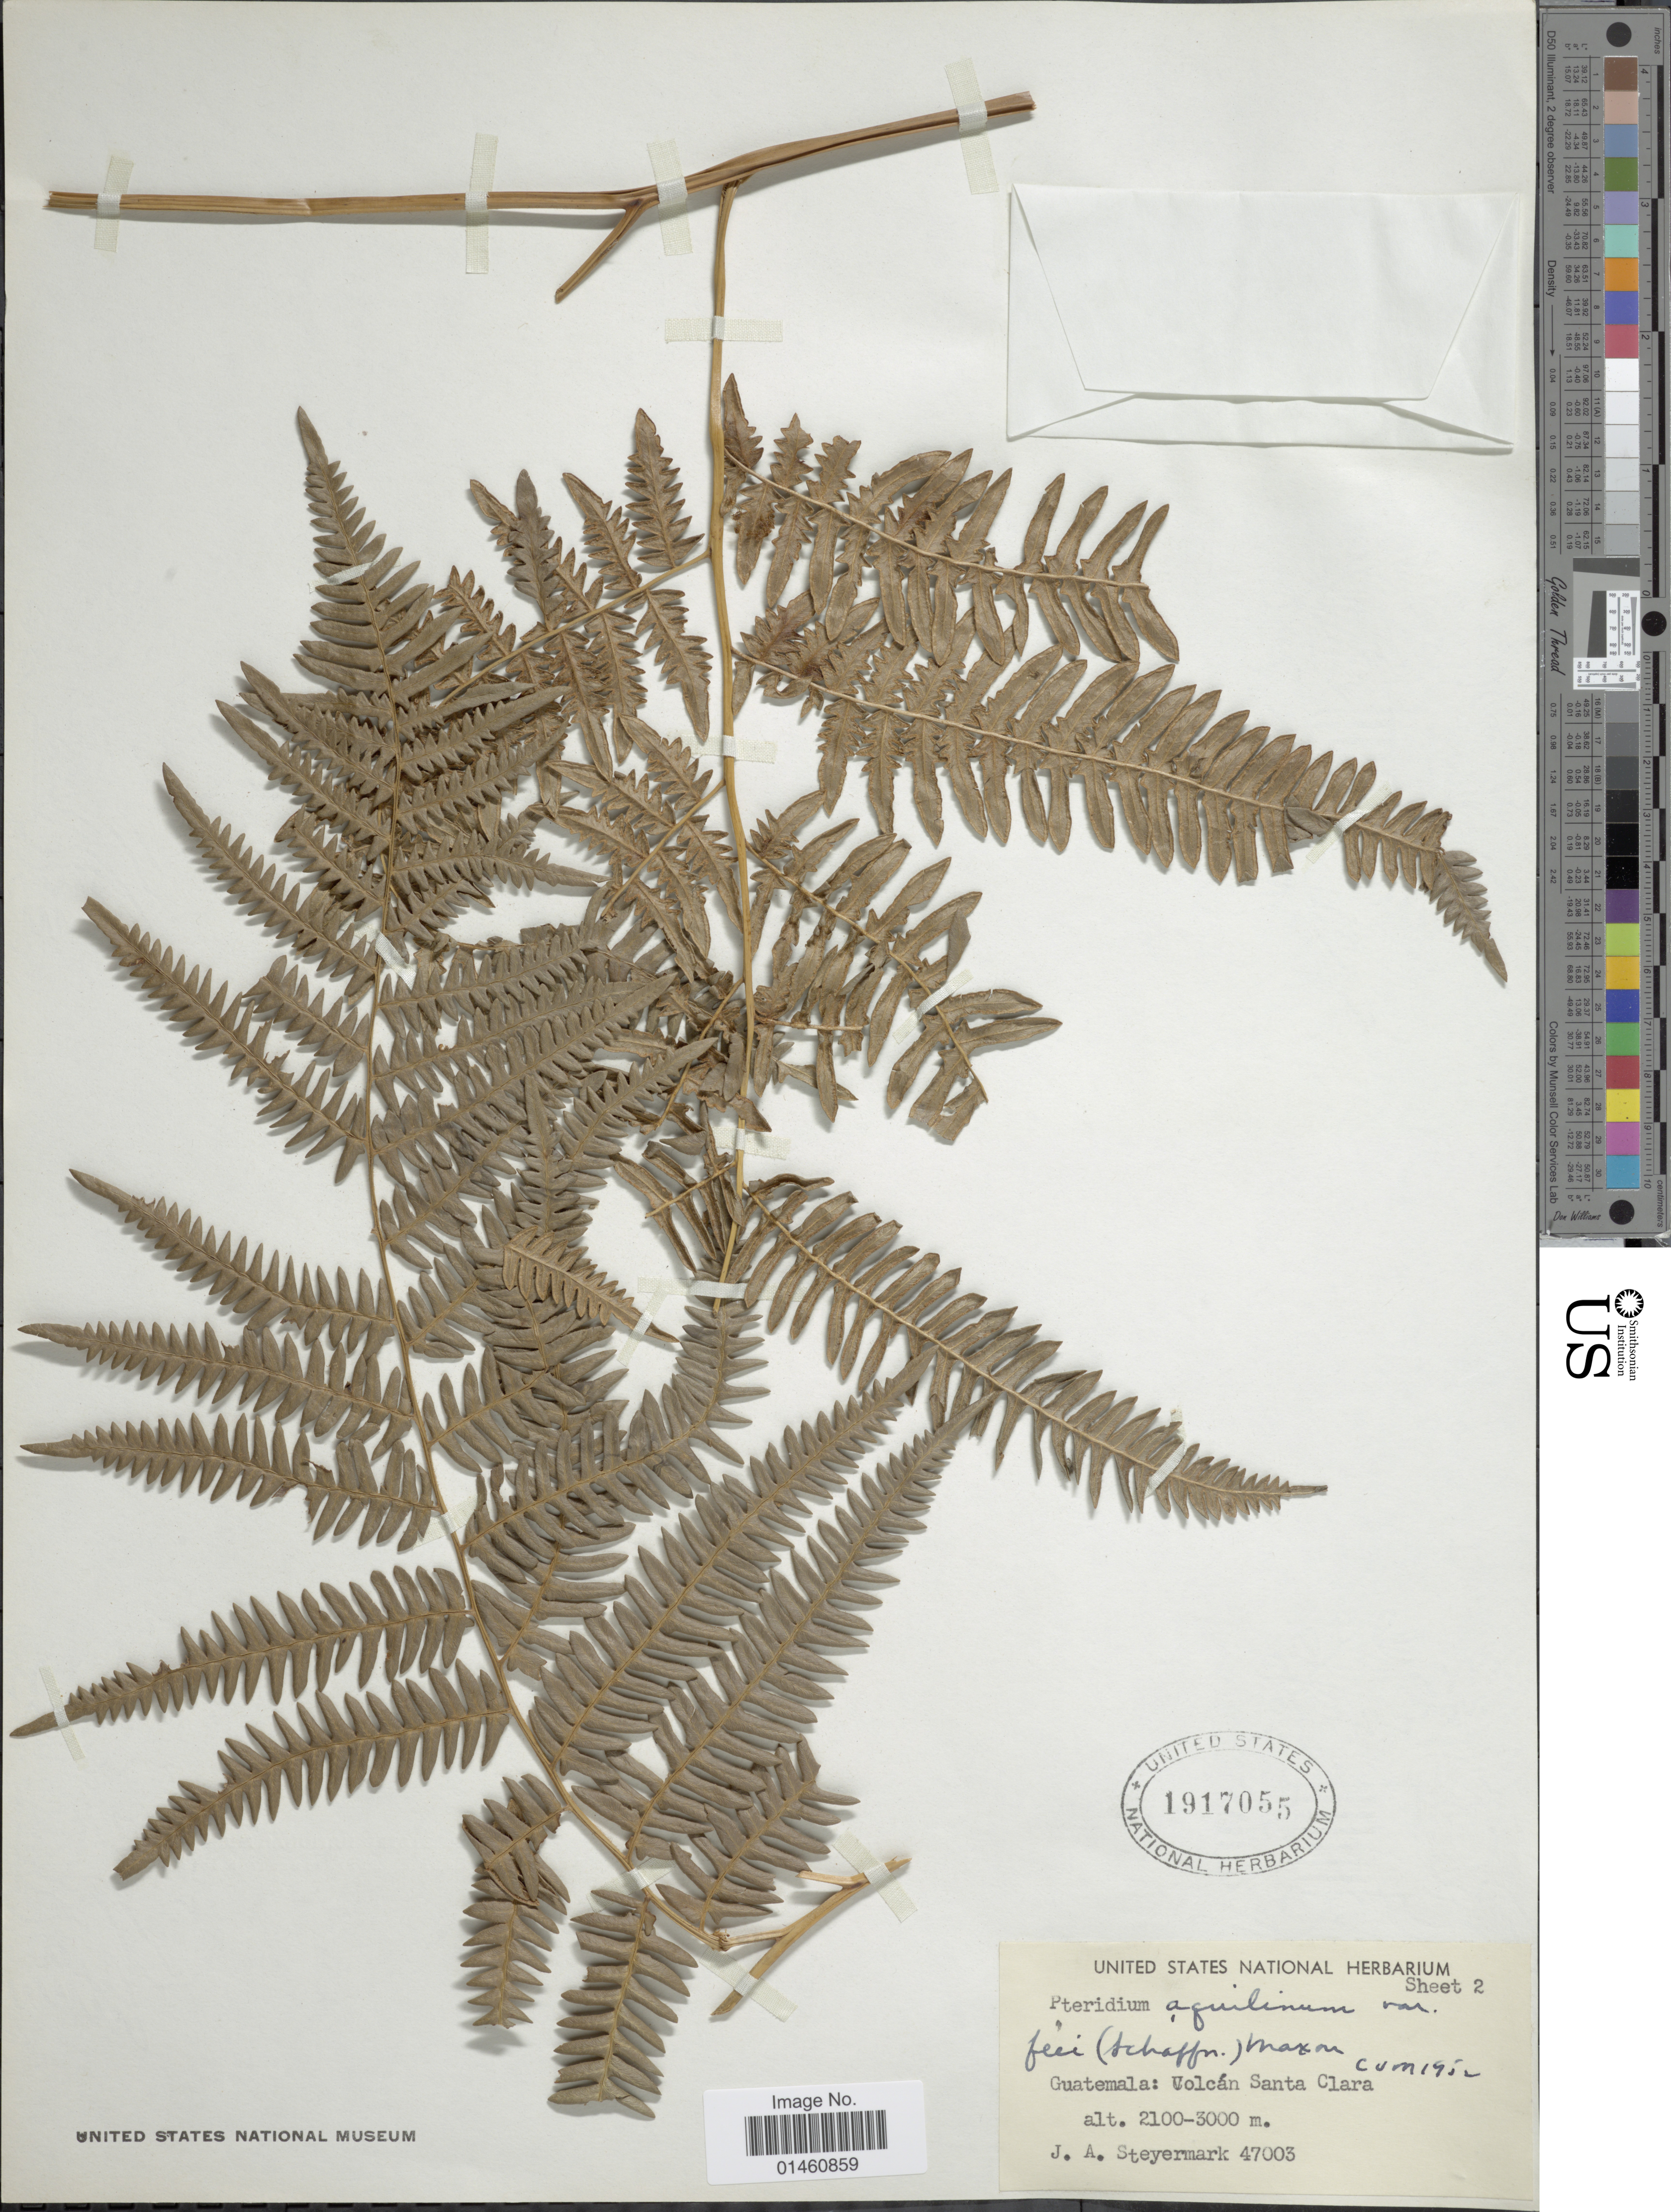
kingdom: Plantae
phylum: Tracheophyta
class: Polypodiopsida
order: Polypodiales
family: Dennstaedtiaceae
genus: Pteridium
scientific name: Pteridium aquilinum var. feei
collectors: J. Steyermark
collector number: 47003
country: Guatemala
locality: Volcán Santa Clara.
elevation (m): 2100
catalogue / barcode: US 1917055